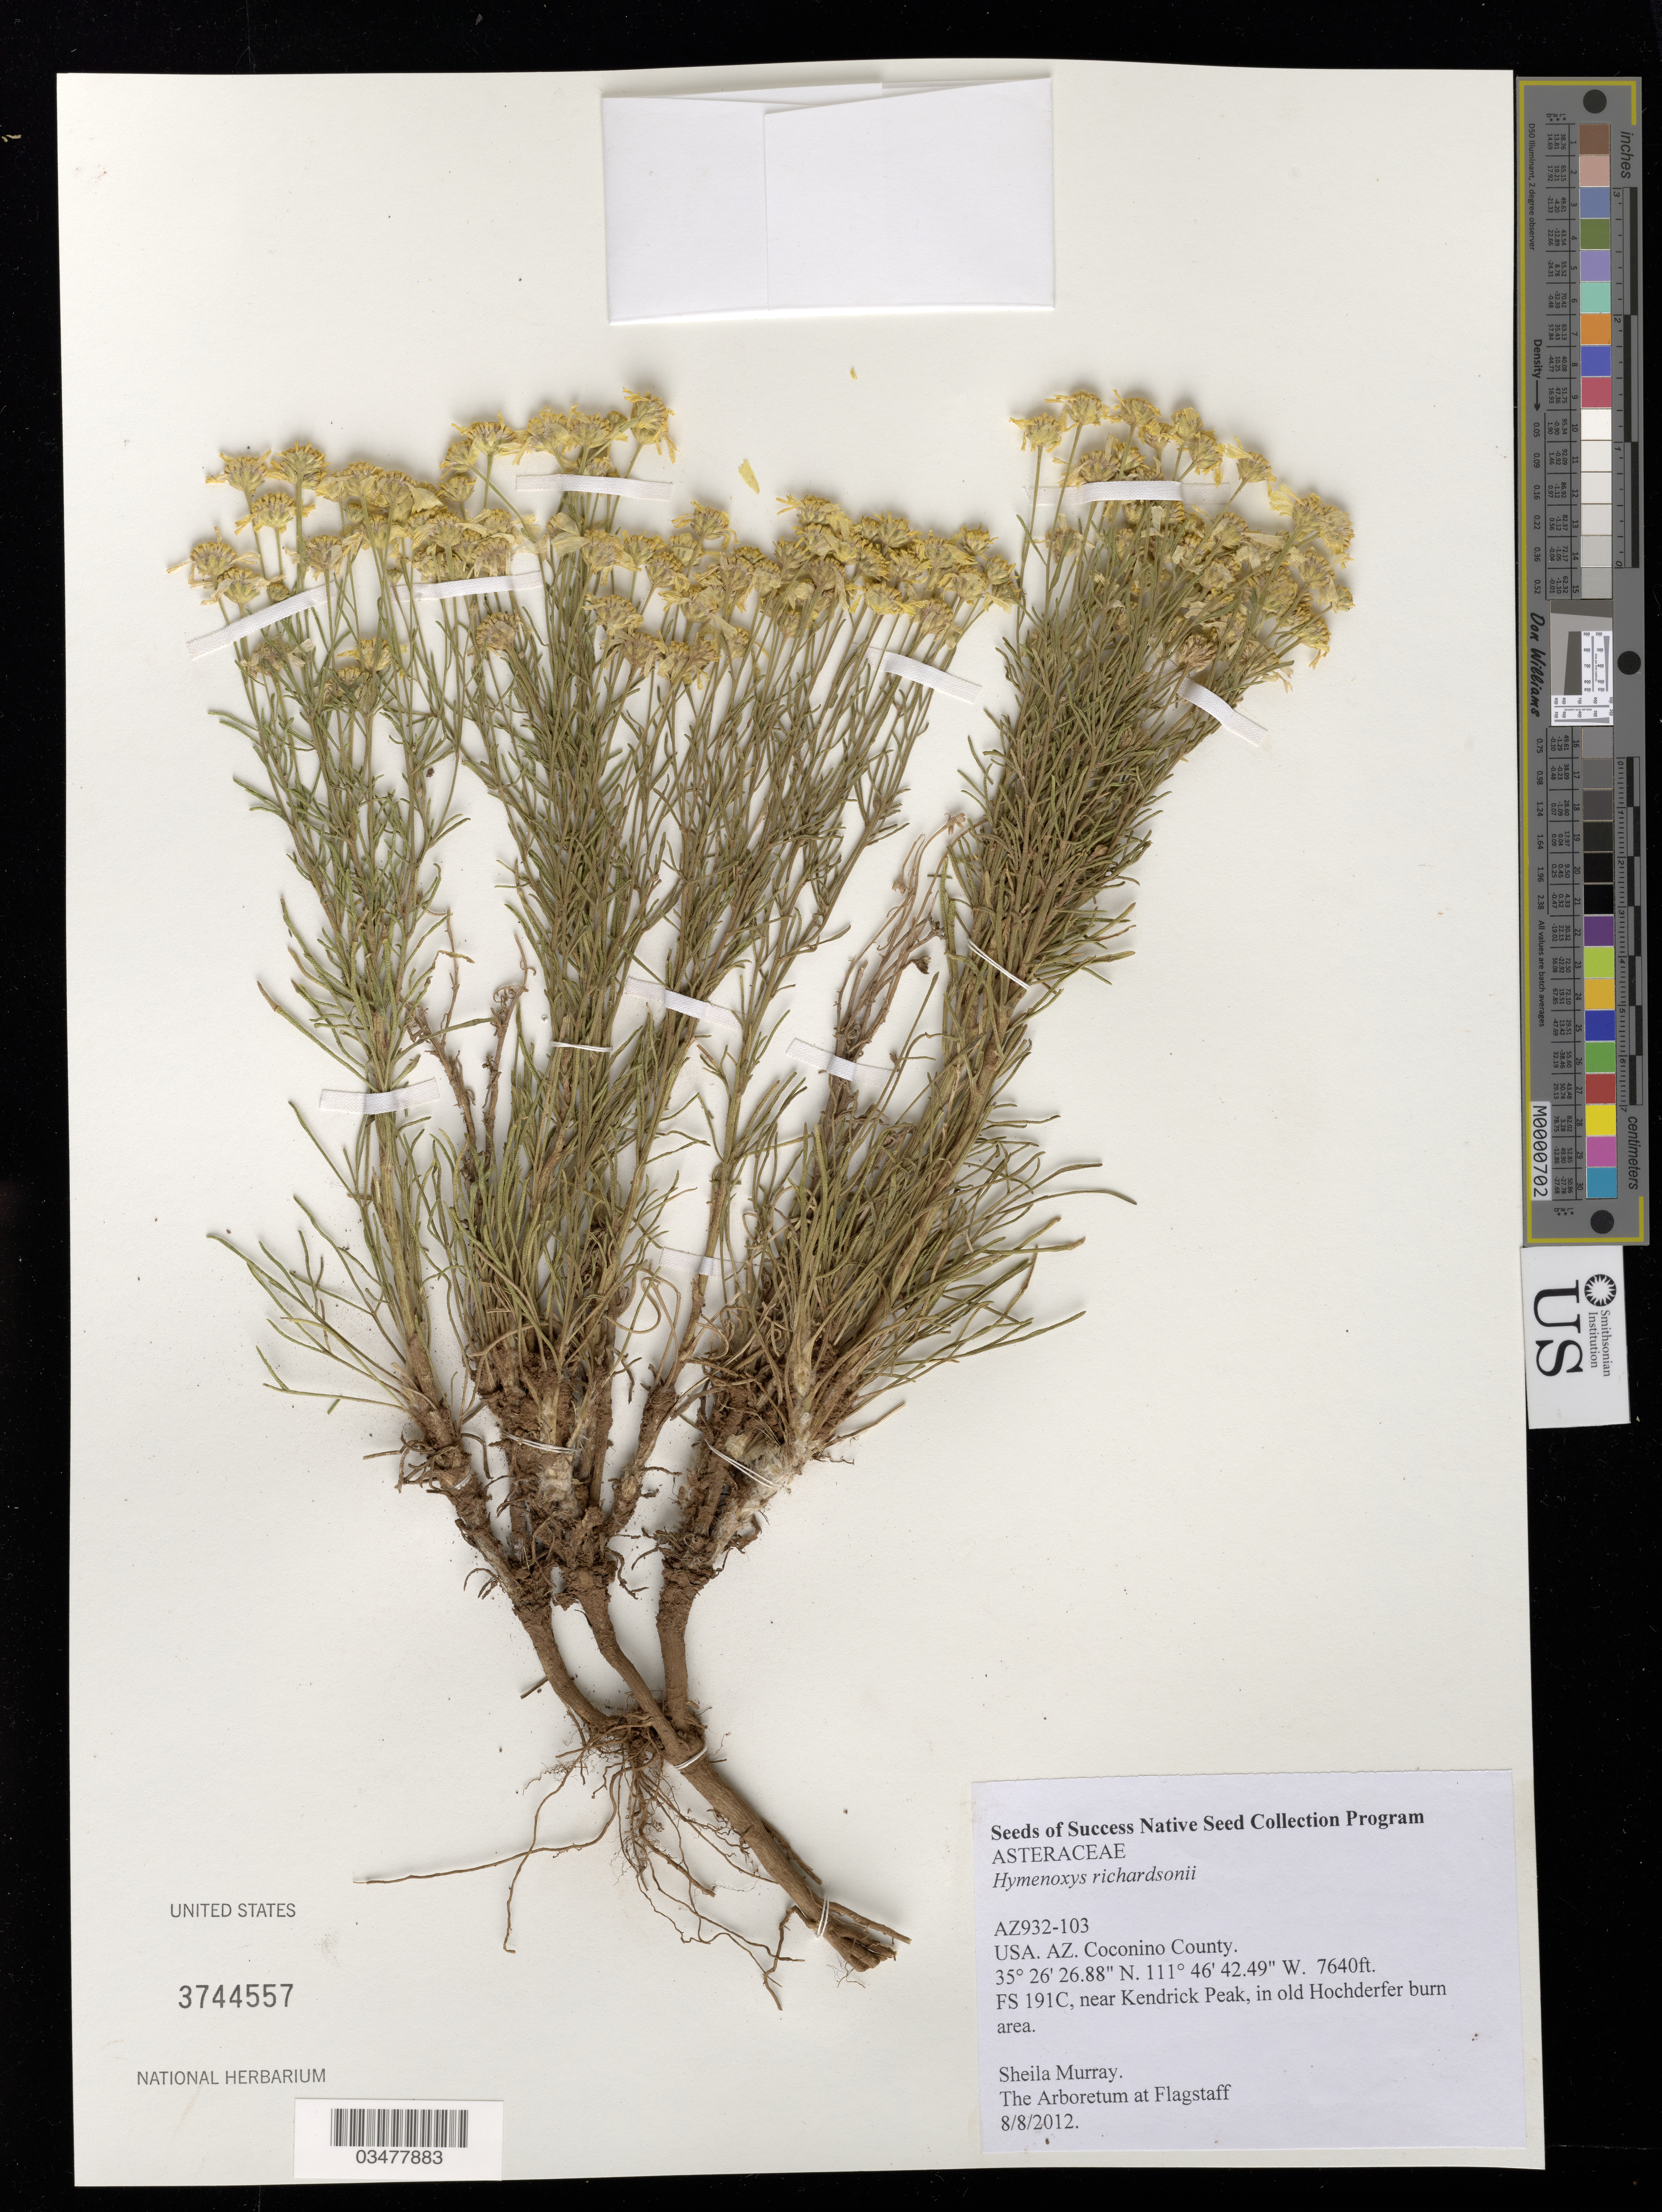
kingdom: Plantae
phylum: Tracheophyta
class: Magnoliopsida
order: Asterales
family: Asteraceae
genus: Hymenoxys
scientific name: Hymenoxys richardsonii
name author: (Hook.) Cockerell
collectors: S. Murray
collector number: AZ932-103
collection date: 2012-08-08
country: United States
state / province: Arizona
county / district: Coconino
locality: FS191C, near Kendrick Peak, in old Hochderfer burn area.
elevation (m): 2329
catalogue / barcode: US 3744557